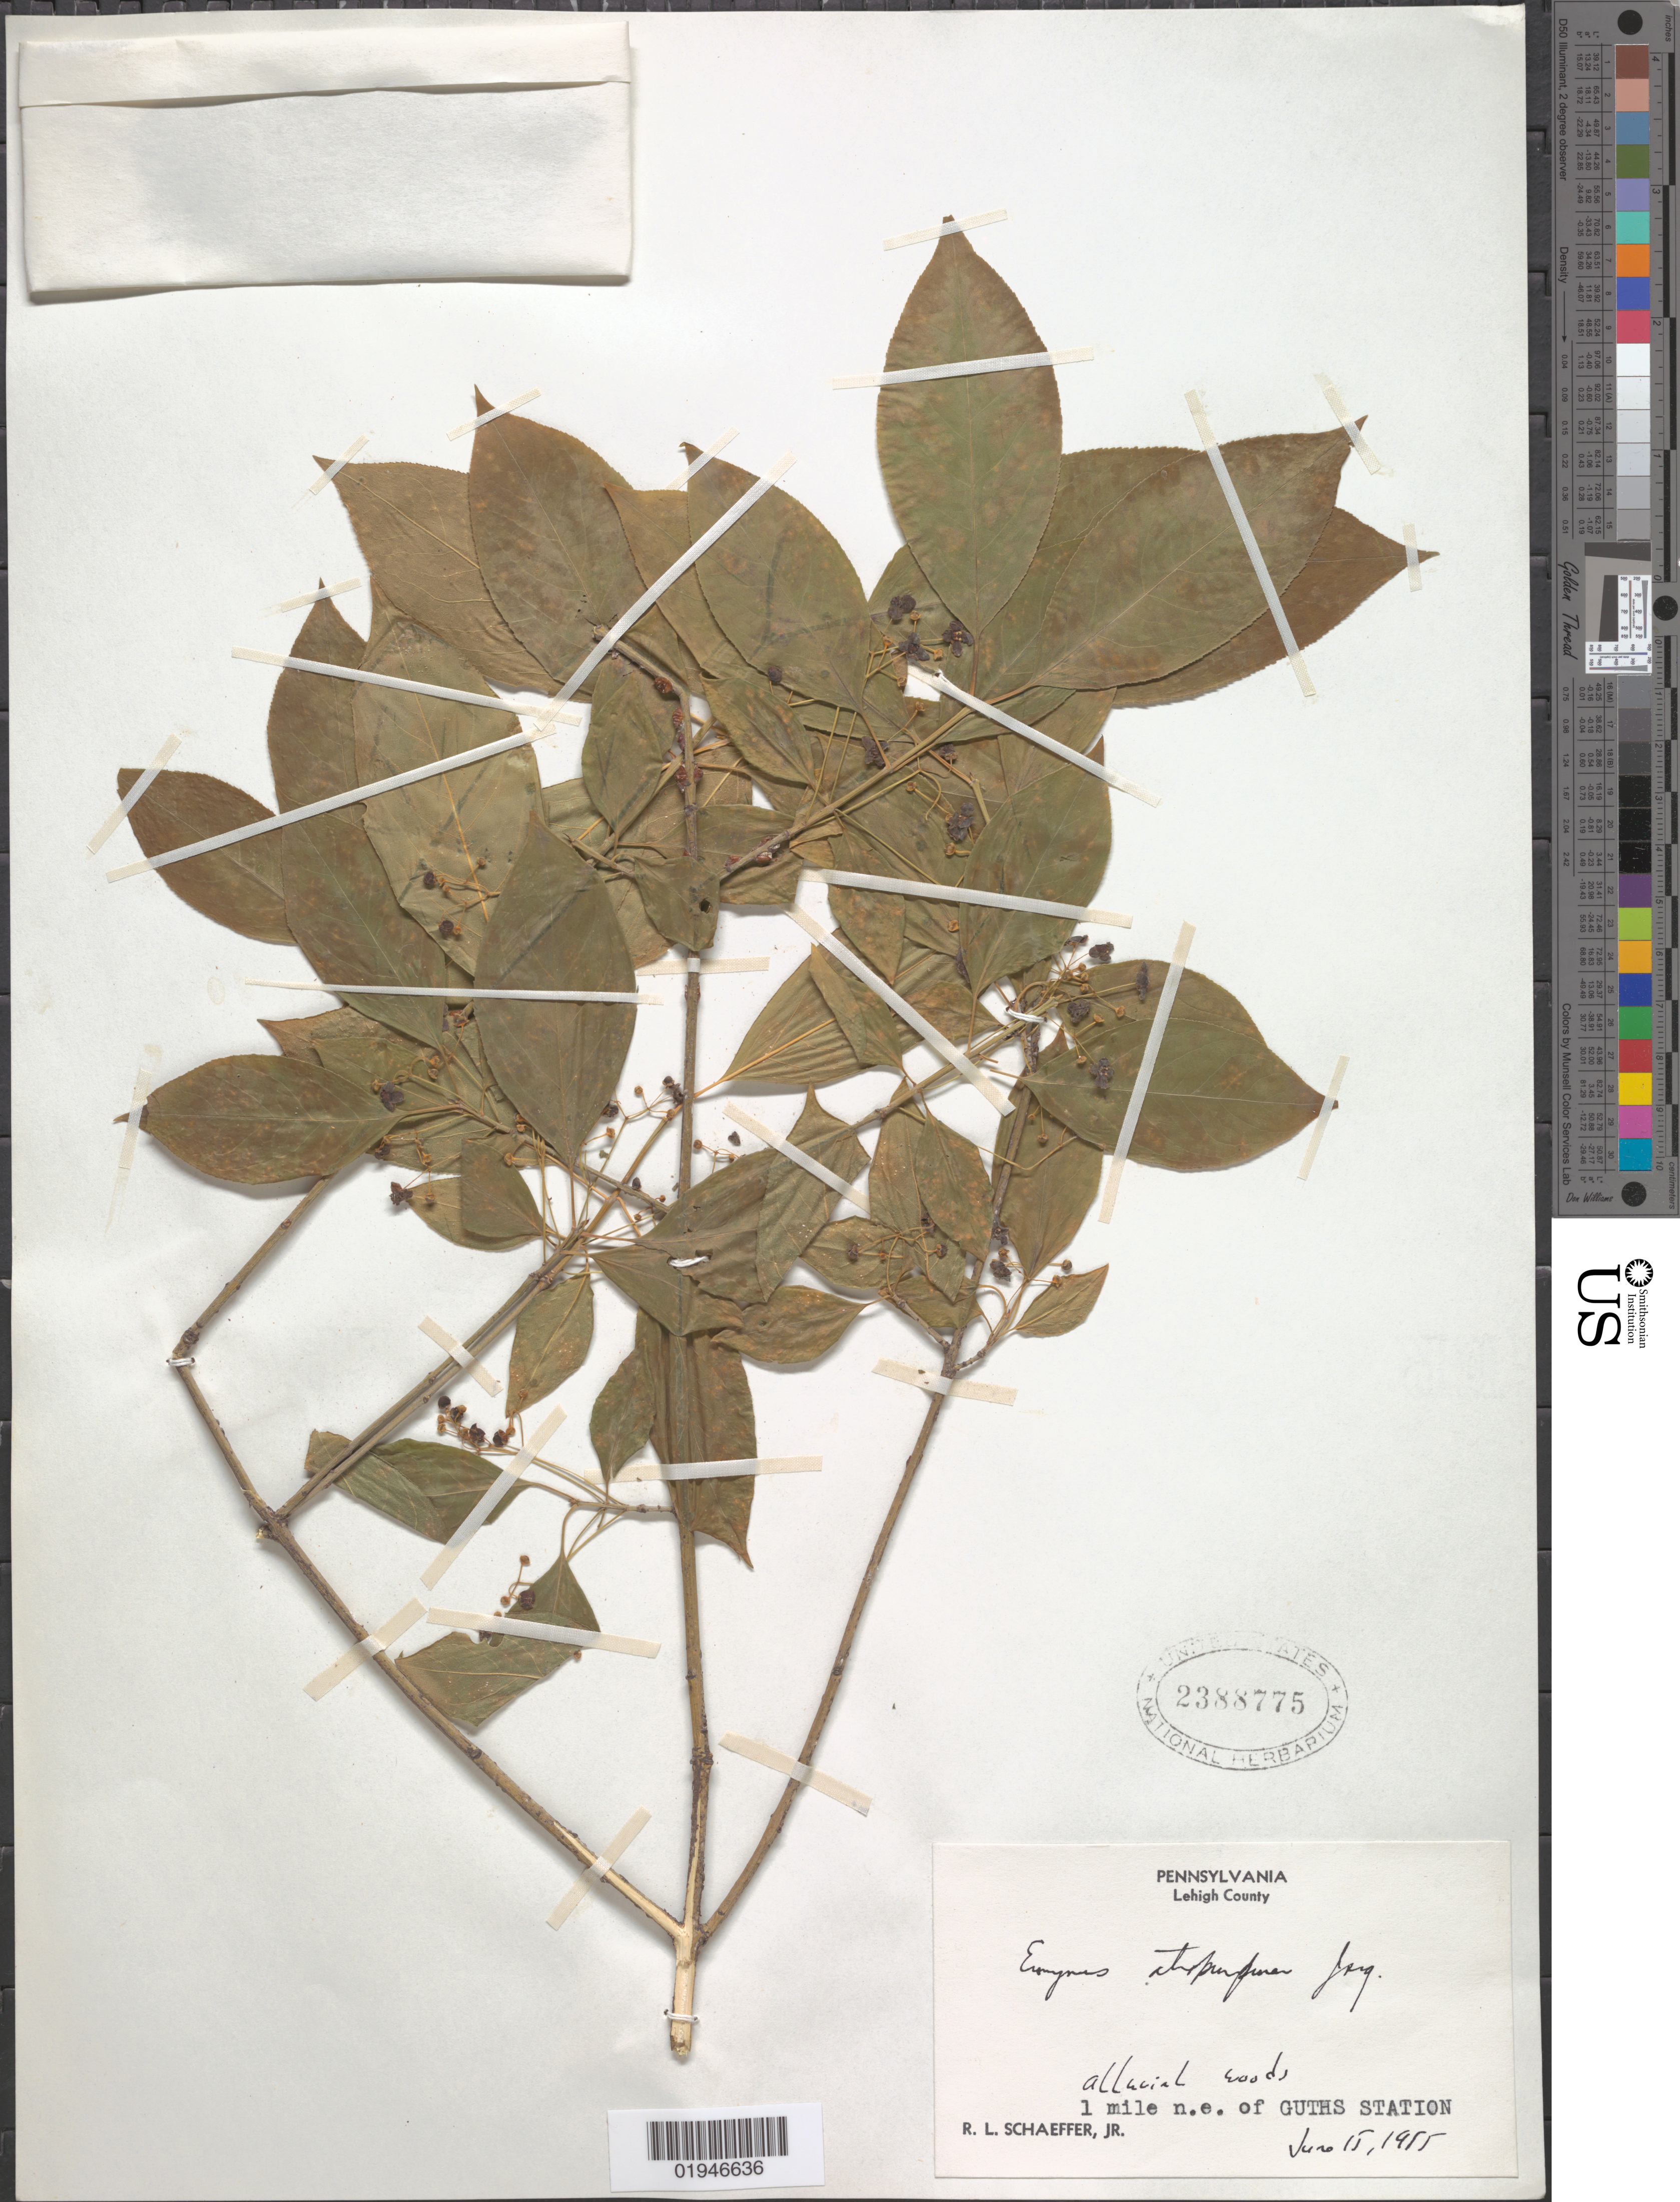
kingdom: Plantae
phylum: Tracheophyta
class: Magnoliopsida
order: Celastrales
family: Celastraceae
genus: Euonymus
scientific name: Euonymus atropurpureus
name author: Jacq.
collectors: R. L. Schaeffer Jr.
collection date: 1955-06-15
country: United States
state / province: Pennsylvania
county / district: Lehigh County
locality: Guths Station, 1 mile NE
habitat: Alluvial woods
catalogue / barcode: US 2388775